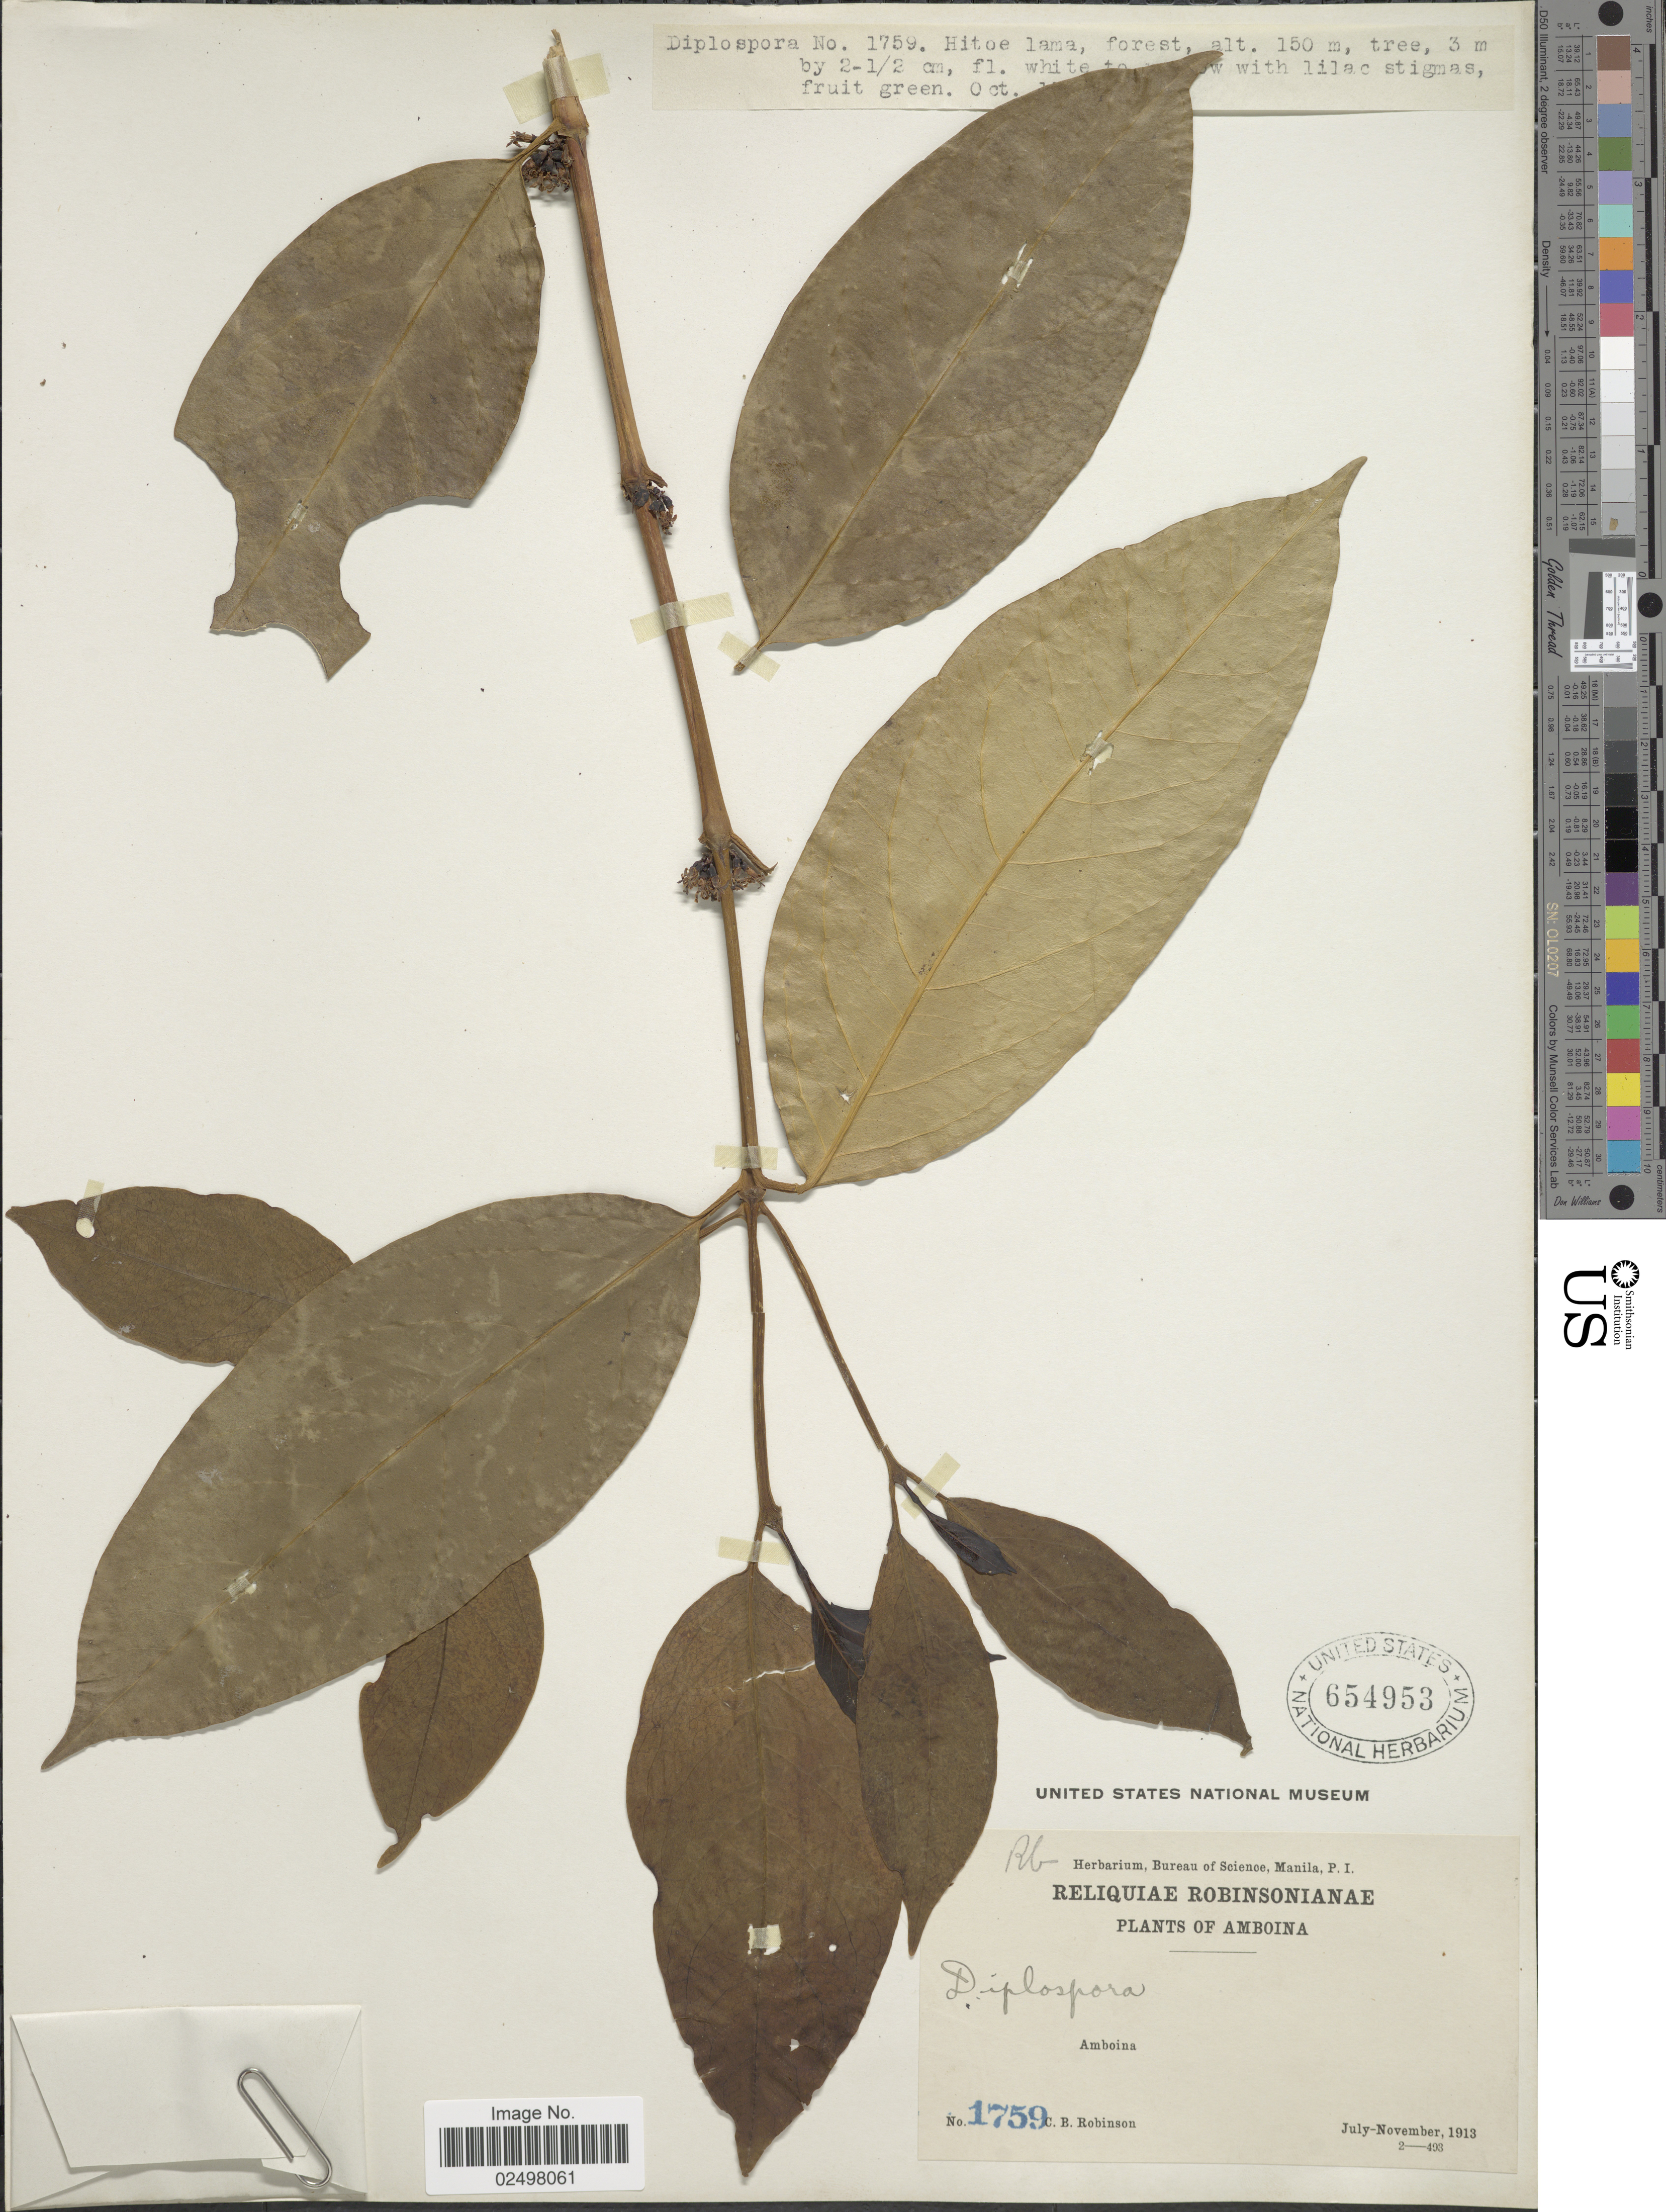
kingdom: Plantae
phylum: Tracheophyta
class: Magnoliopsida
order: Gentianales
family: Rubiaceae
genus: Tricalysia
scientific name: Tricalysia sp.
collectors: C. Brobinson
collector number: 1759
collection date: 1913-07/1913-11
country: Indonesia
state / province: Maluku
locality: Amboina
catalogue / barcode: US 654953